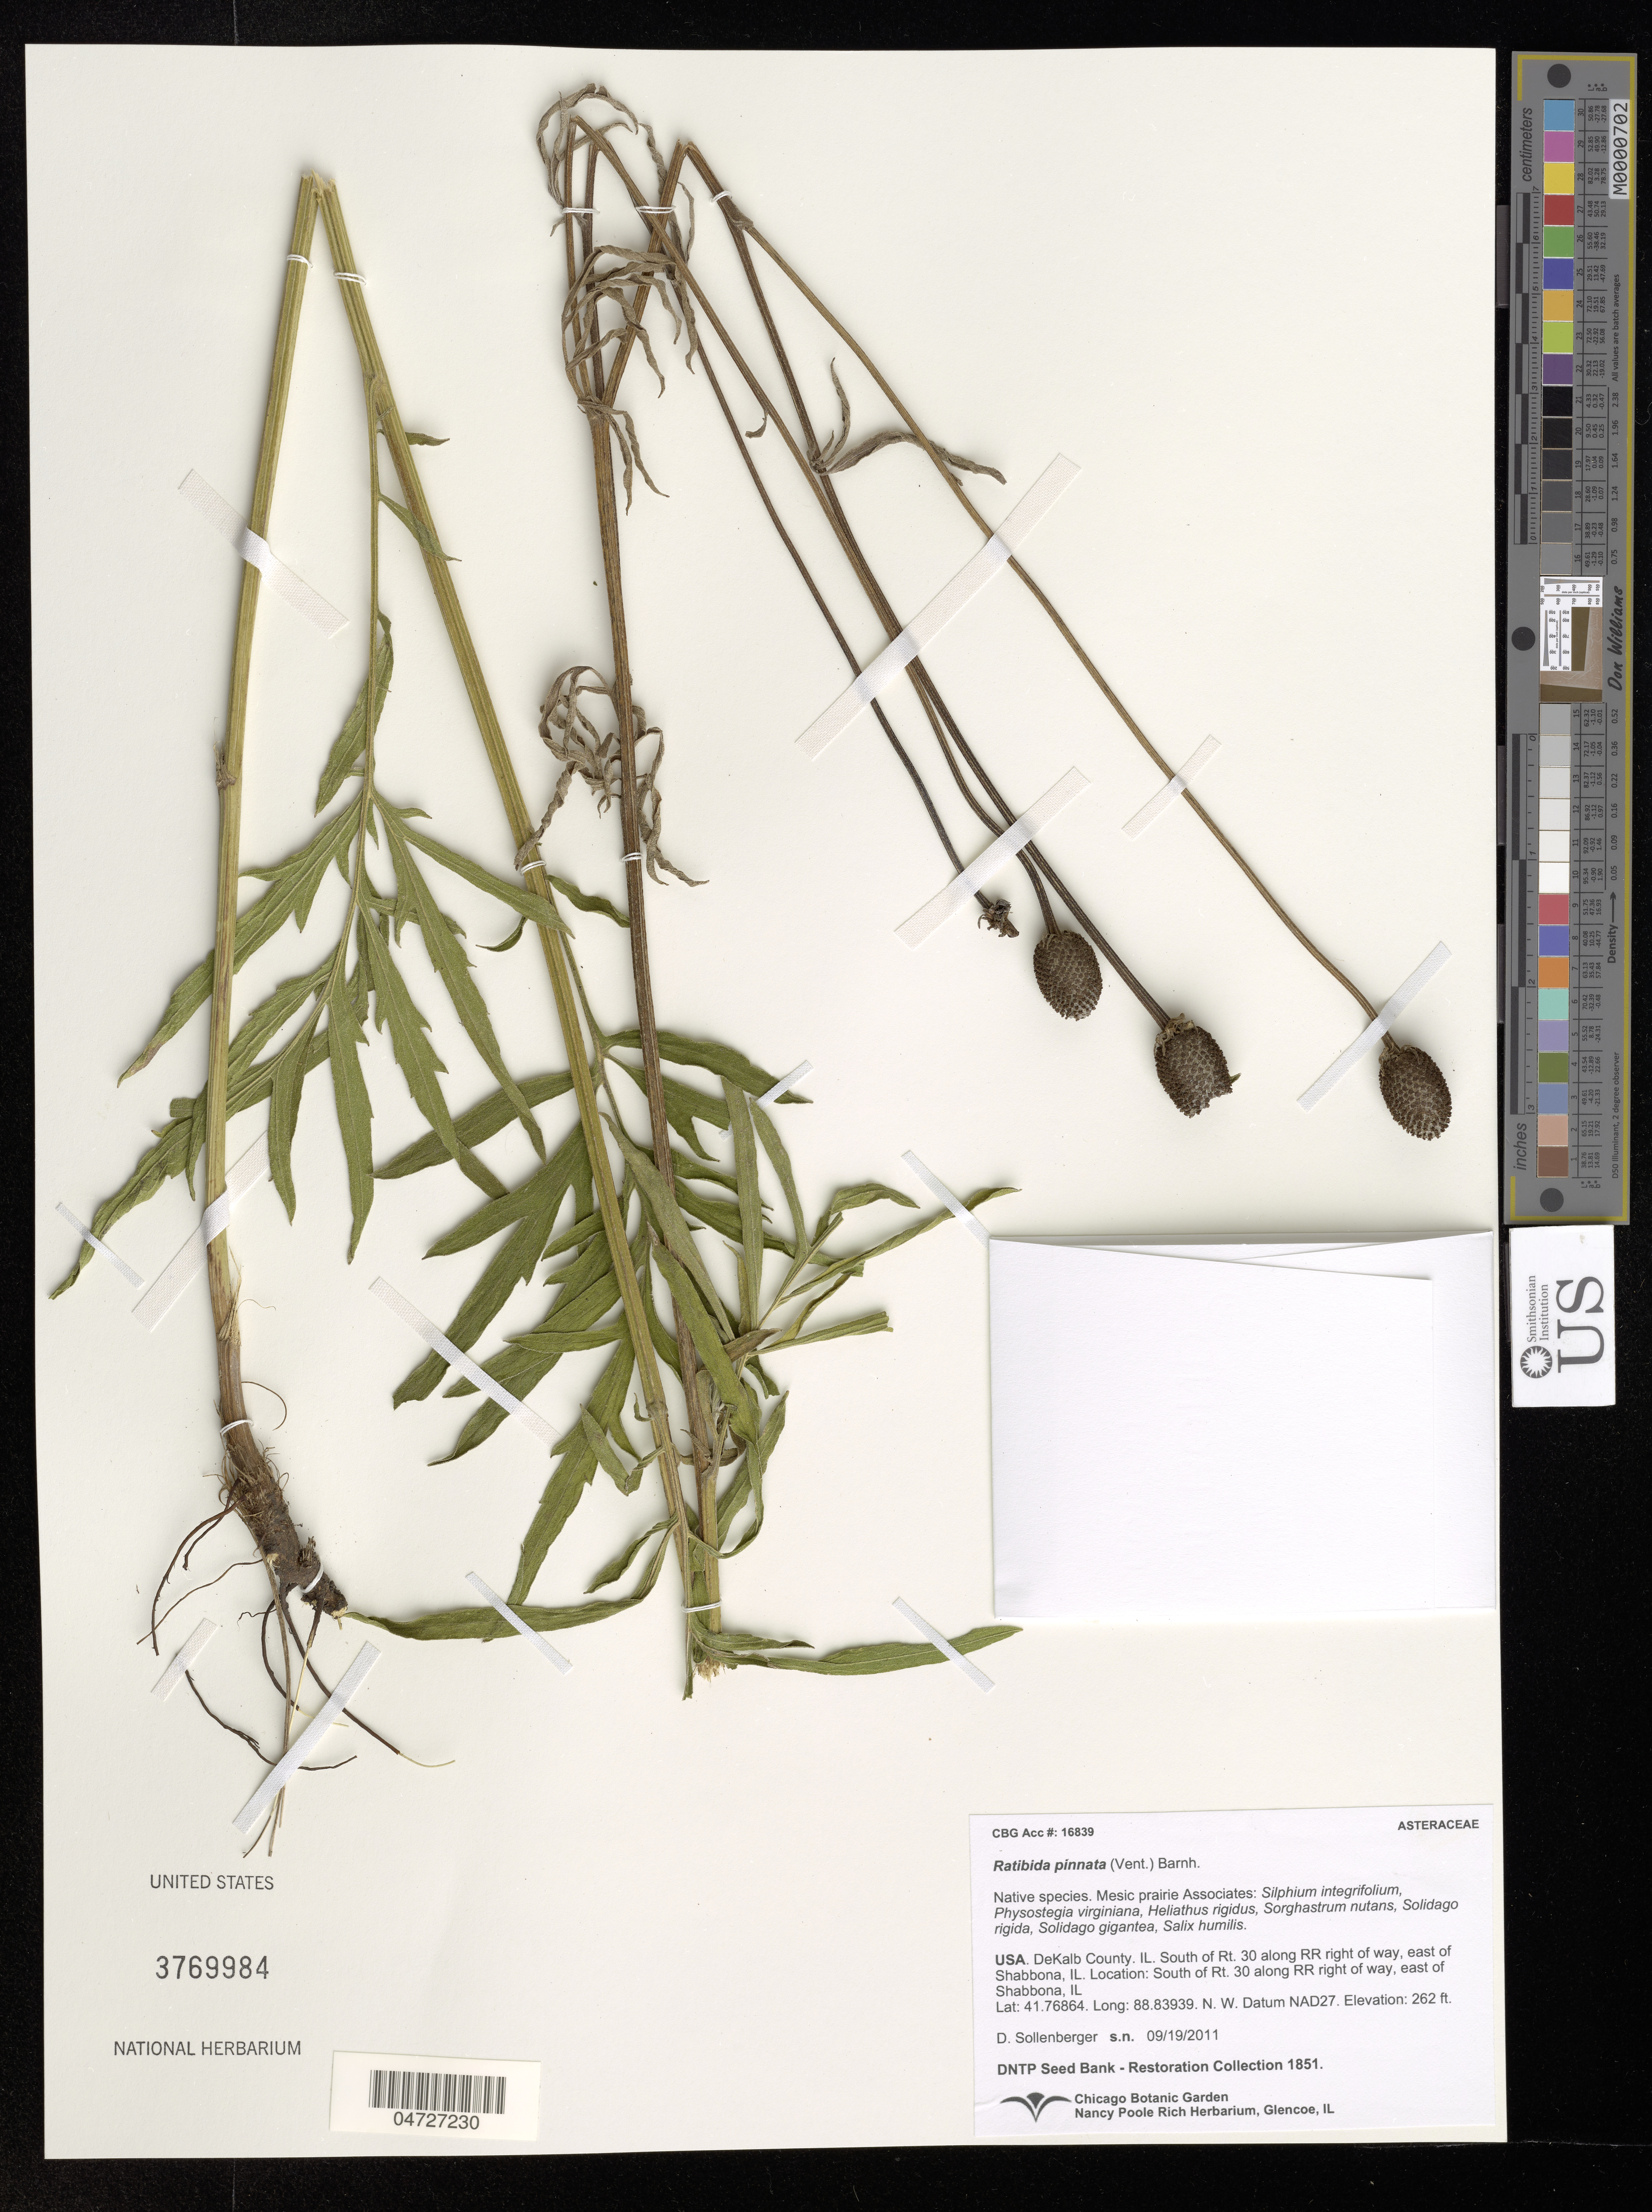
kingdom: Plantae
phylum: Tracheophyta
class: Magnoliopsida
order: Asterales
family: Asteraceae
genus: Ratibida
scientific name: Ratibida pinnata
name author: (Vent.) Barnhart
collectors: D. Sollenberger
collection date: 2011-09-19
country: United States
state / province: Illinois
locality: DeKalb County. South of Rt. 30 along RR right of way, east of Shabbona.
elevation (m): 80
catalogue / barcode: US 3769984